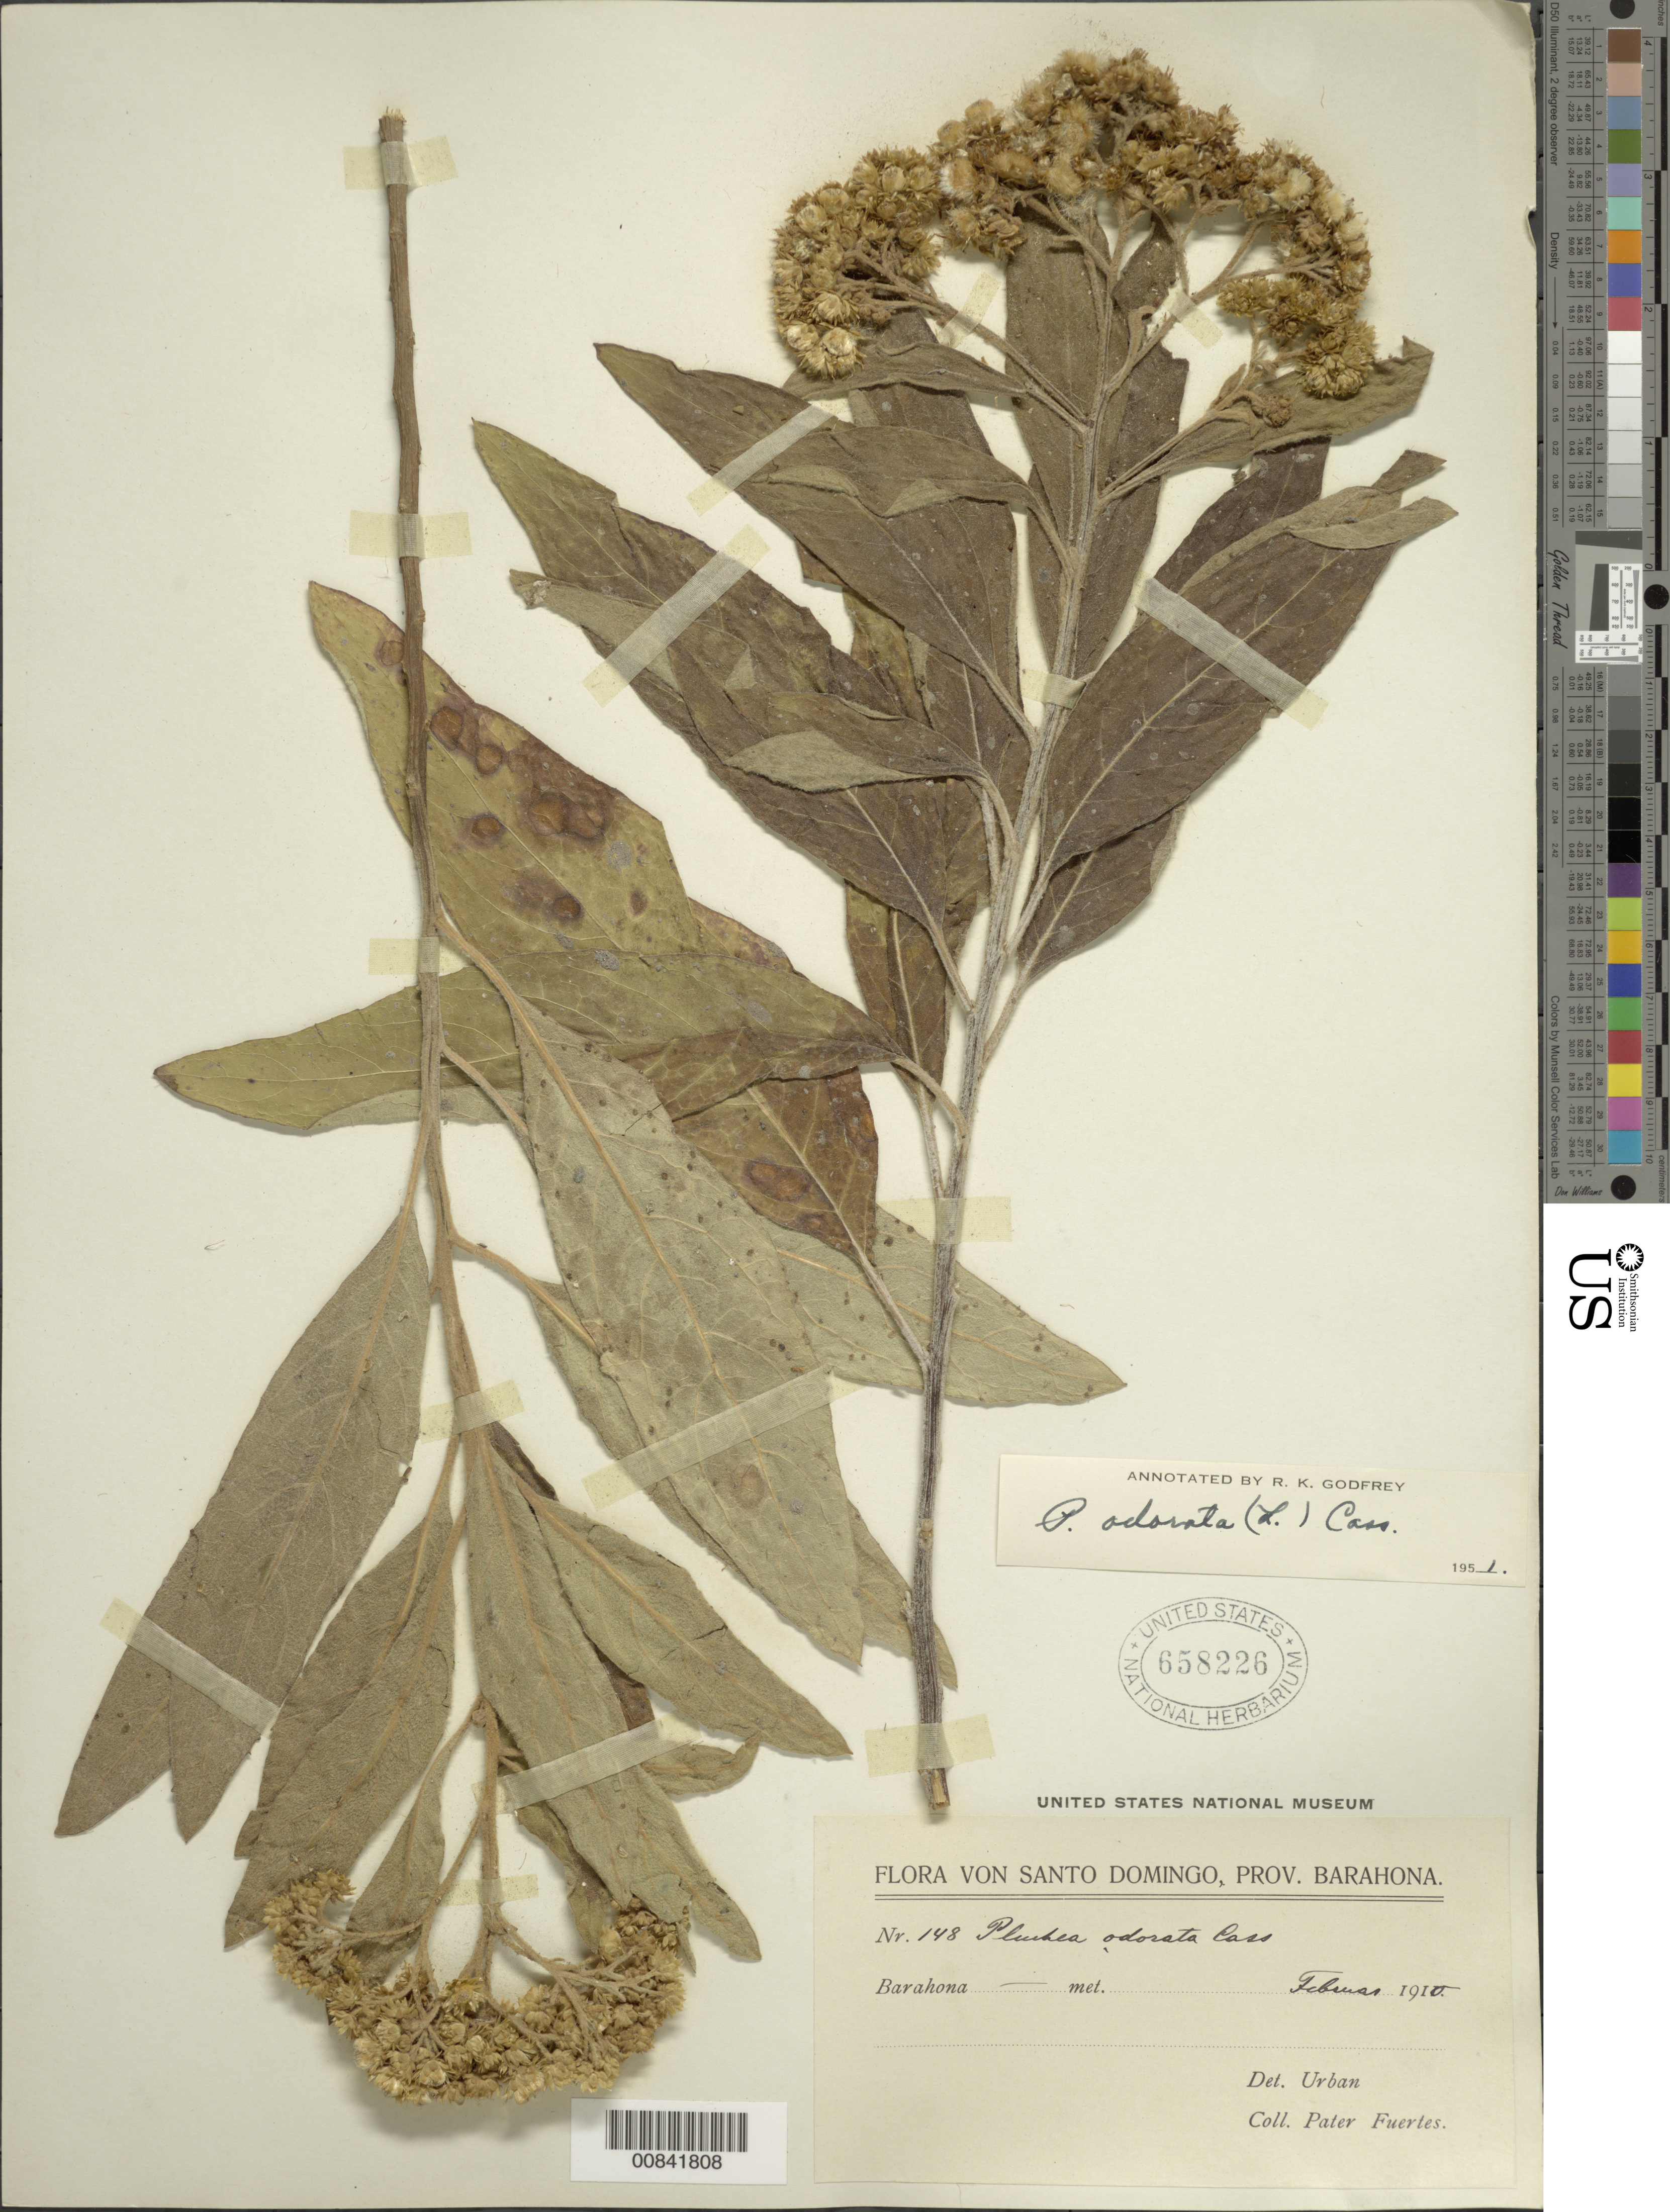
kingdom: Plantae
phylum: Tracheophyta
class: Magnoliopsida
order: Asterales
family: Asteraceae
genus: Pluchea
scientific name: Pluchea carolinensis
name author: (Jacq.) D. Don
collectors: M. D. Fuertes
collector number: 148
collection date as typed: Feb 1910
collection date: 1910-02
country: Dominican Republic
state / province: Barahona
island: Hispaniola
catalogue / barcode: US 658226